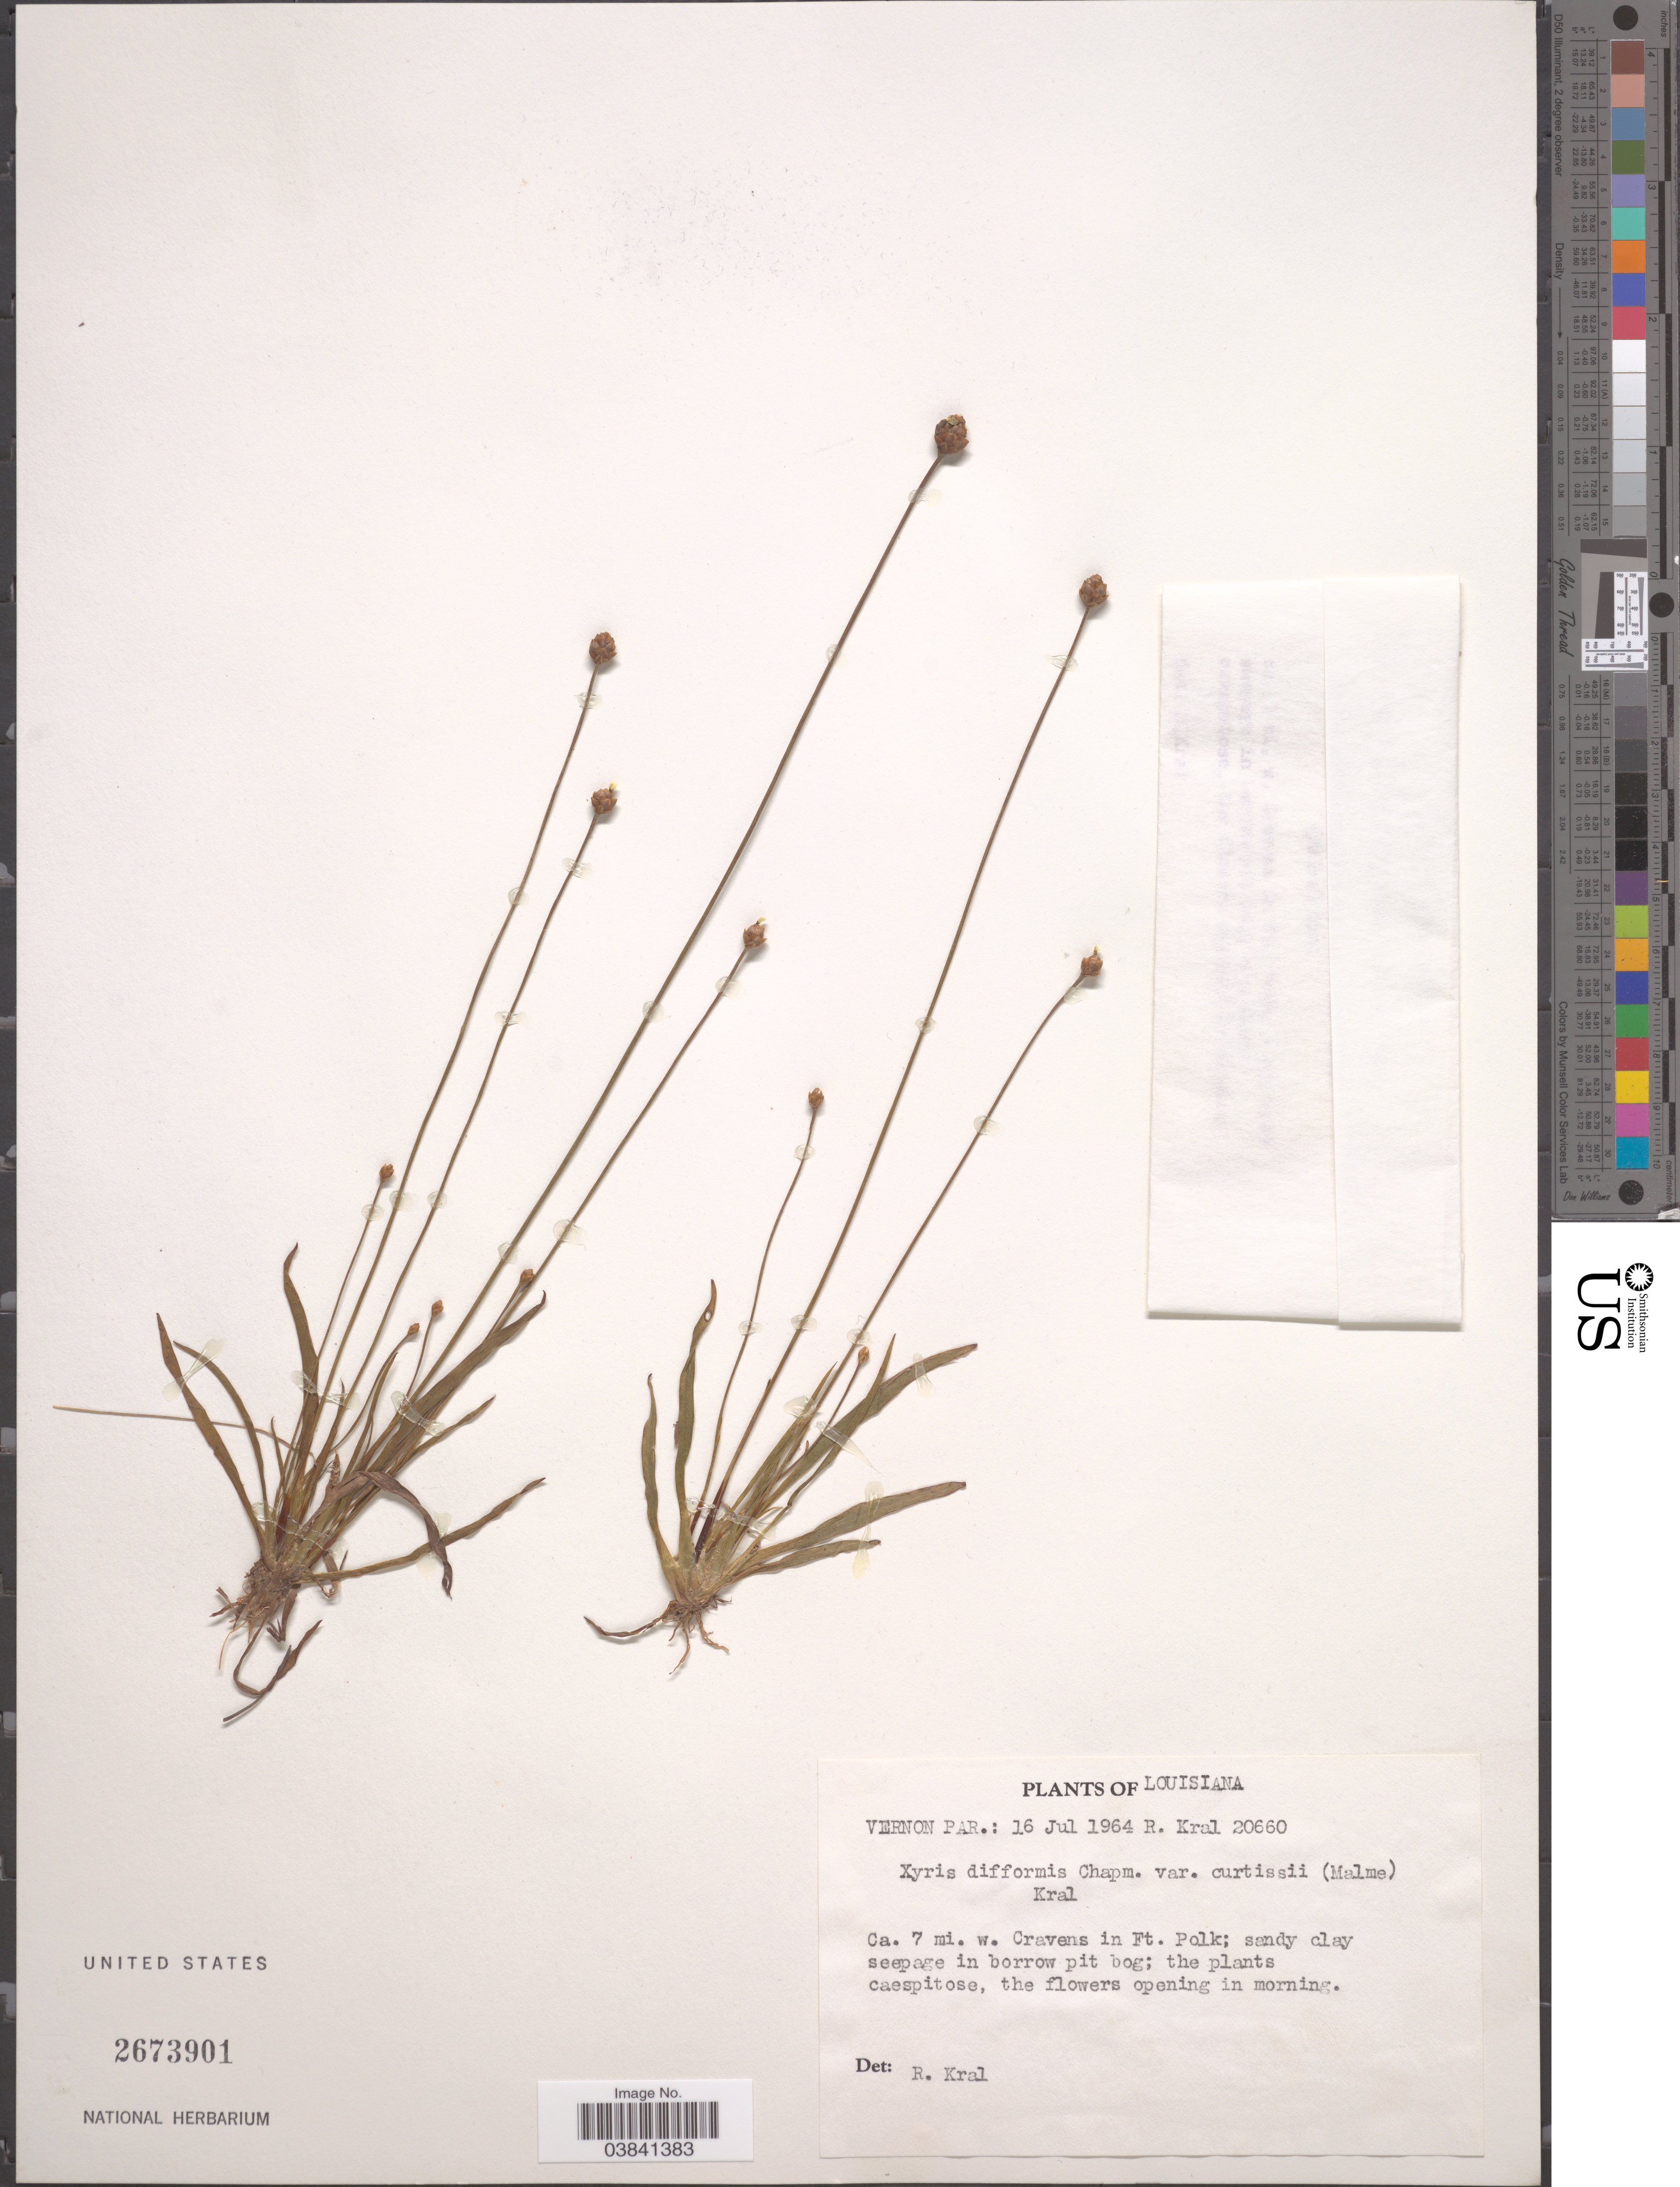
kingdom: Plantae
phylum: Tracheophyta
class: Liliopsida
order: Poales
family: Xyridaceae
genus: Xyris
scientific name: Xyris difformis var. curtissii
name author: (Malme) Kral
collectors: R. Kral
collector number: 20660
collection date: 1964-07-16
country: United States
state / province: Louisiana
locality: Vernon Par.: Ca. 7 mi. w. Cravens in Ft. Polk.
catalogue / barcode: US 2673901